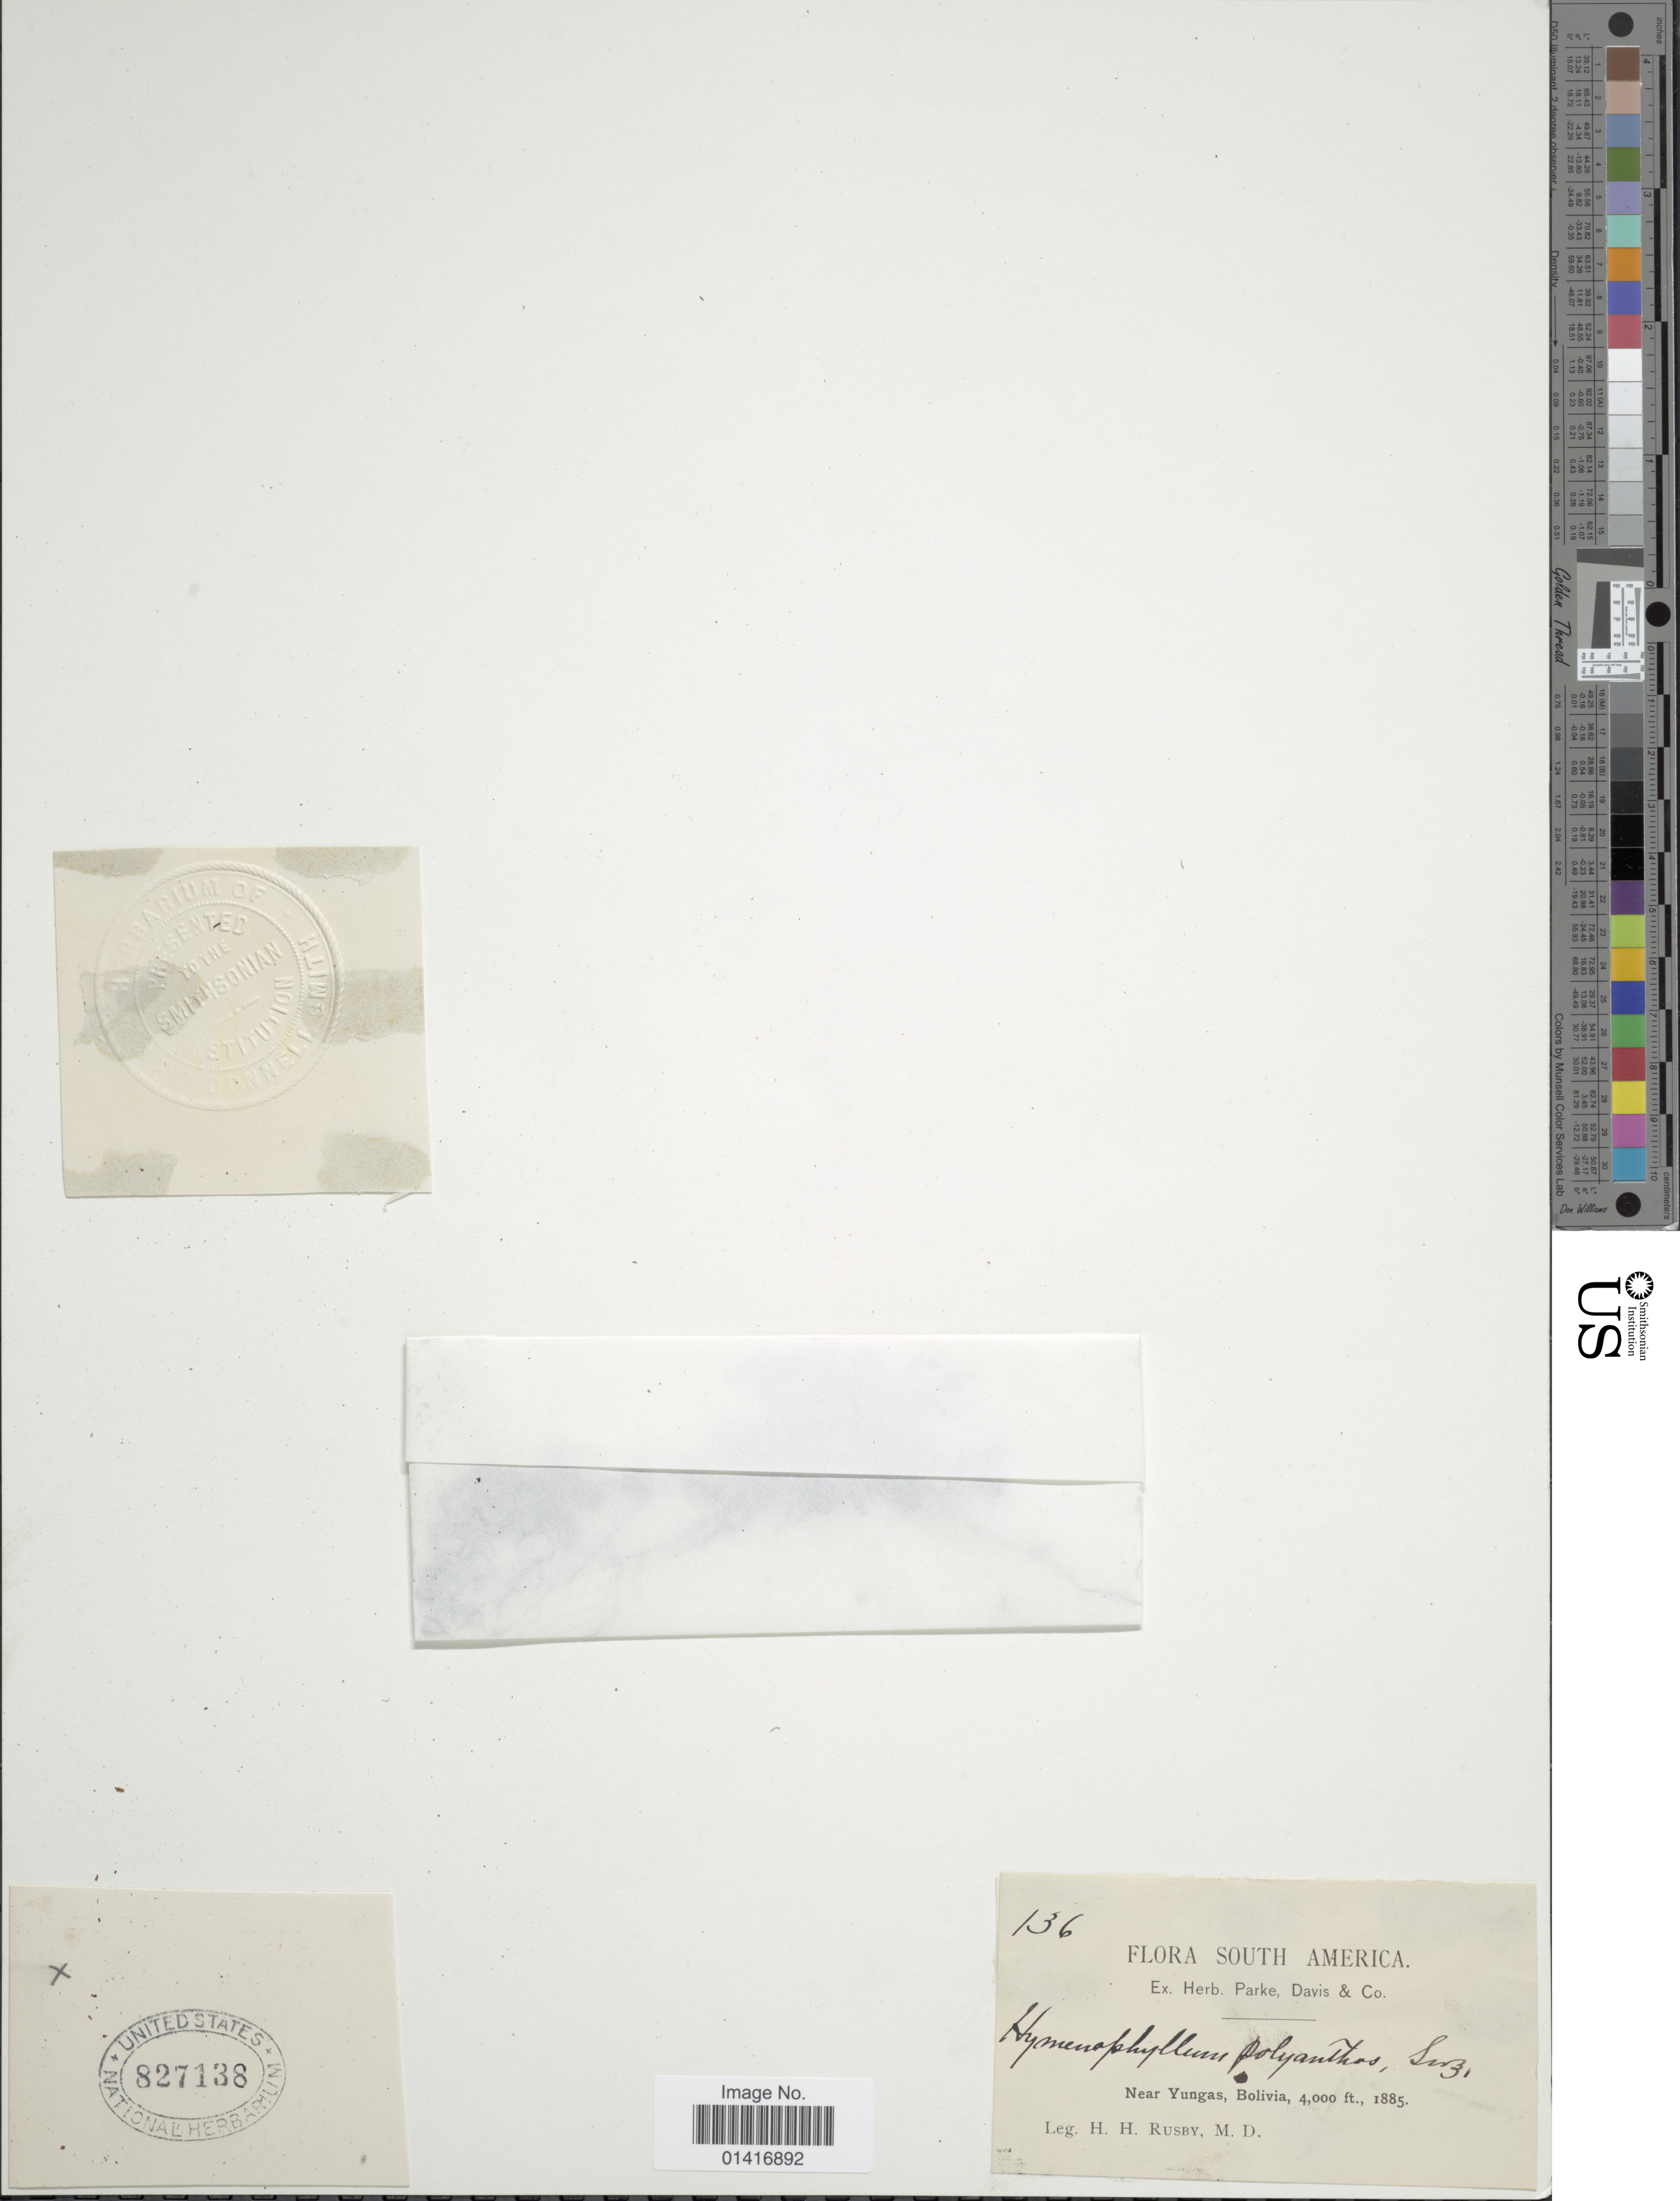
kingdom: Plantae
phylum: Tracheophyta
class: Polypodiopsida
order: Hymenophyllales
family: Hymenophyllaceae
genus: Hymenophyllum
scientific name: Hymenophyllum polyanthos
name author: (Sw.) Sw.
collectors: H. H. Rusby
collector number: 136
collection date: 1885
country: Bolivia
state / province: La Paz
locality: Near Yungas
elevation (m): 1219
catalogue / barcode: US 827138